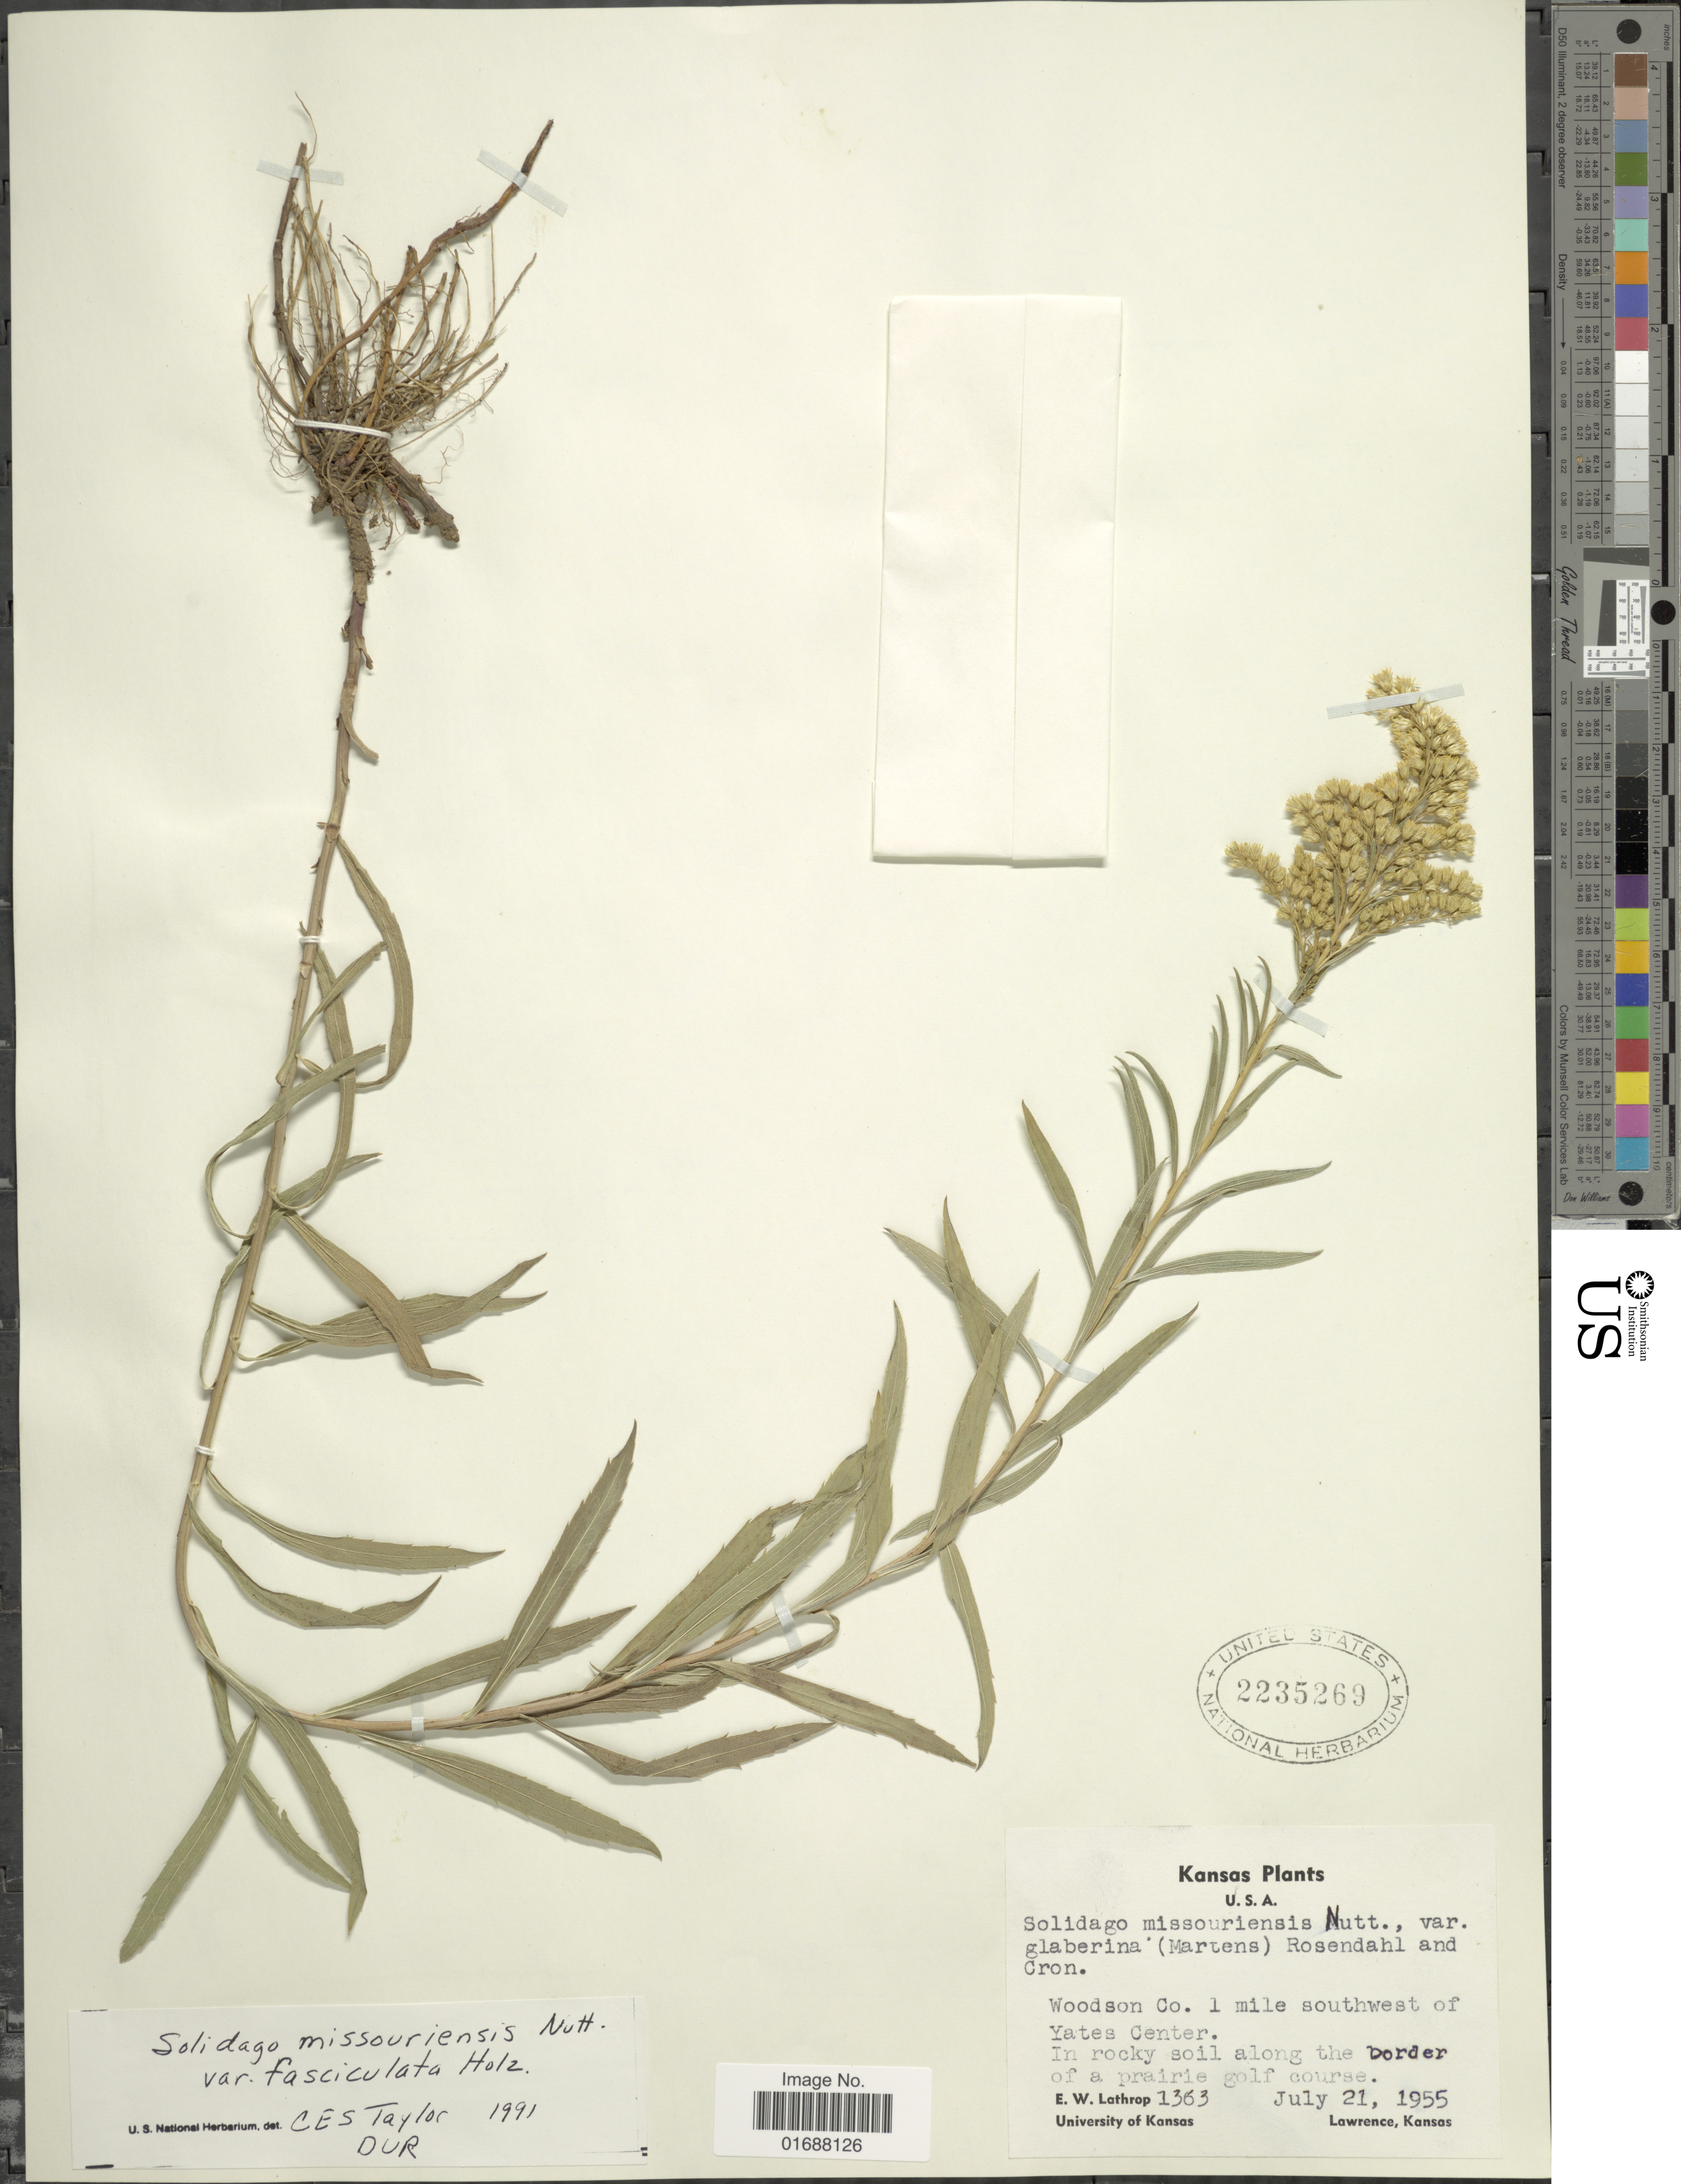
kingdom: Plantae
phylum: Tracheophyta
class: Magnoliopsida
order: Asterales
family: Asteraceae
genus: Solidago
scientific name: Solidago missouriensis var. fasciculata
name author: Holz.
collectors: E. W. Lathrop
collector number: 1363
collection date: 1955-07-21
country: United States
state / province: Kansas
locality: Woodson Co., 1 mile southwest of Yates Center, in rocky soil along the border of a prairie golf course.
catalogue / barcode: US 2235269